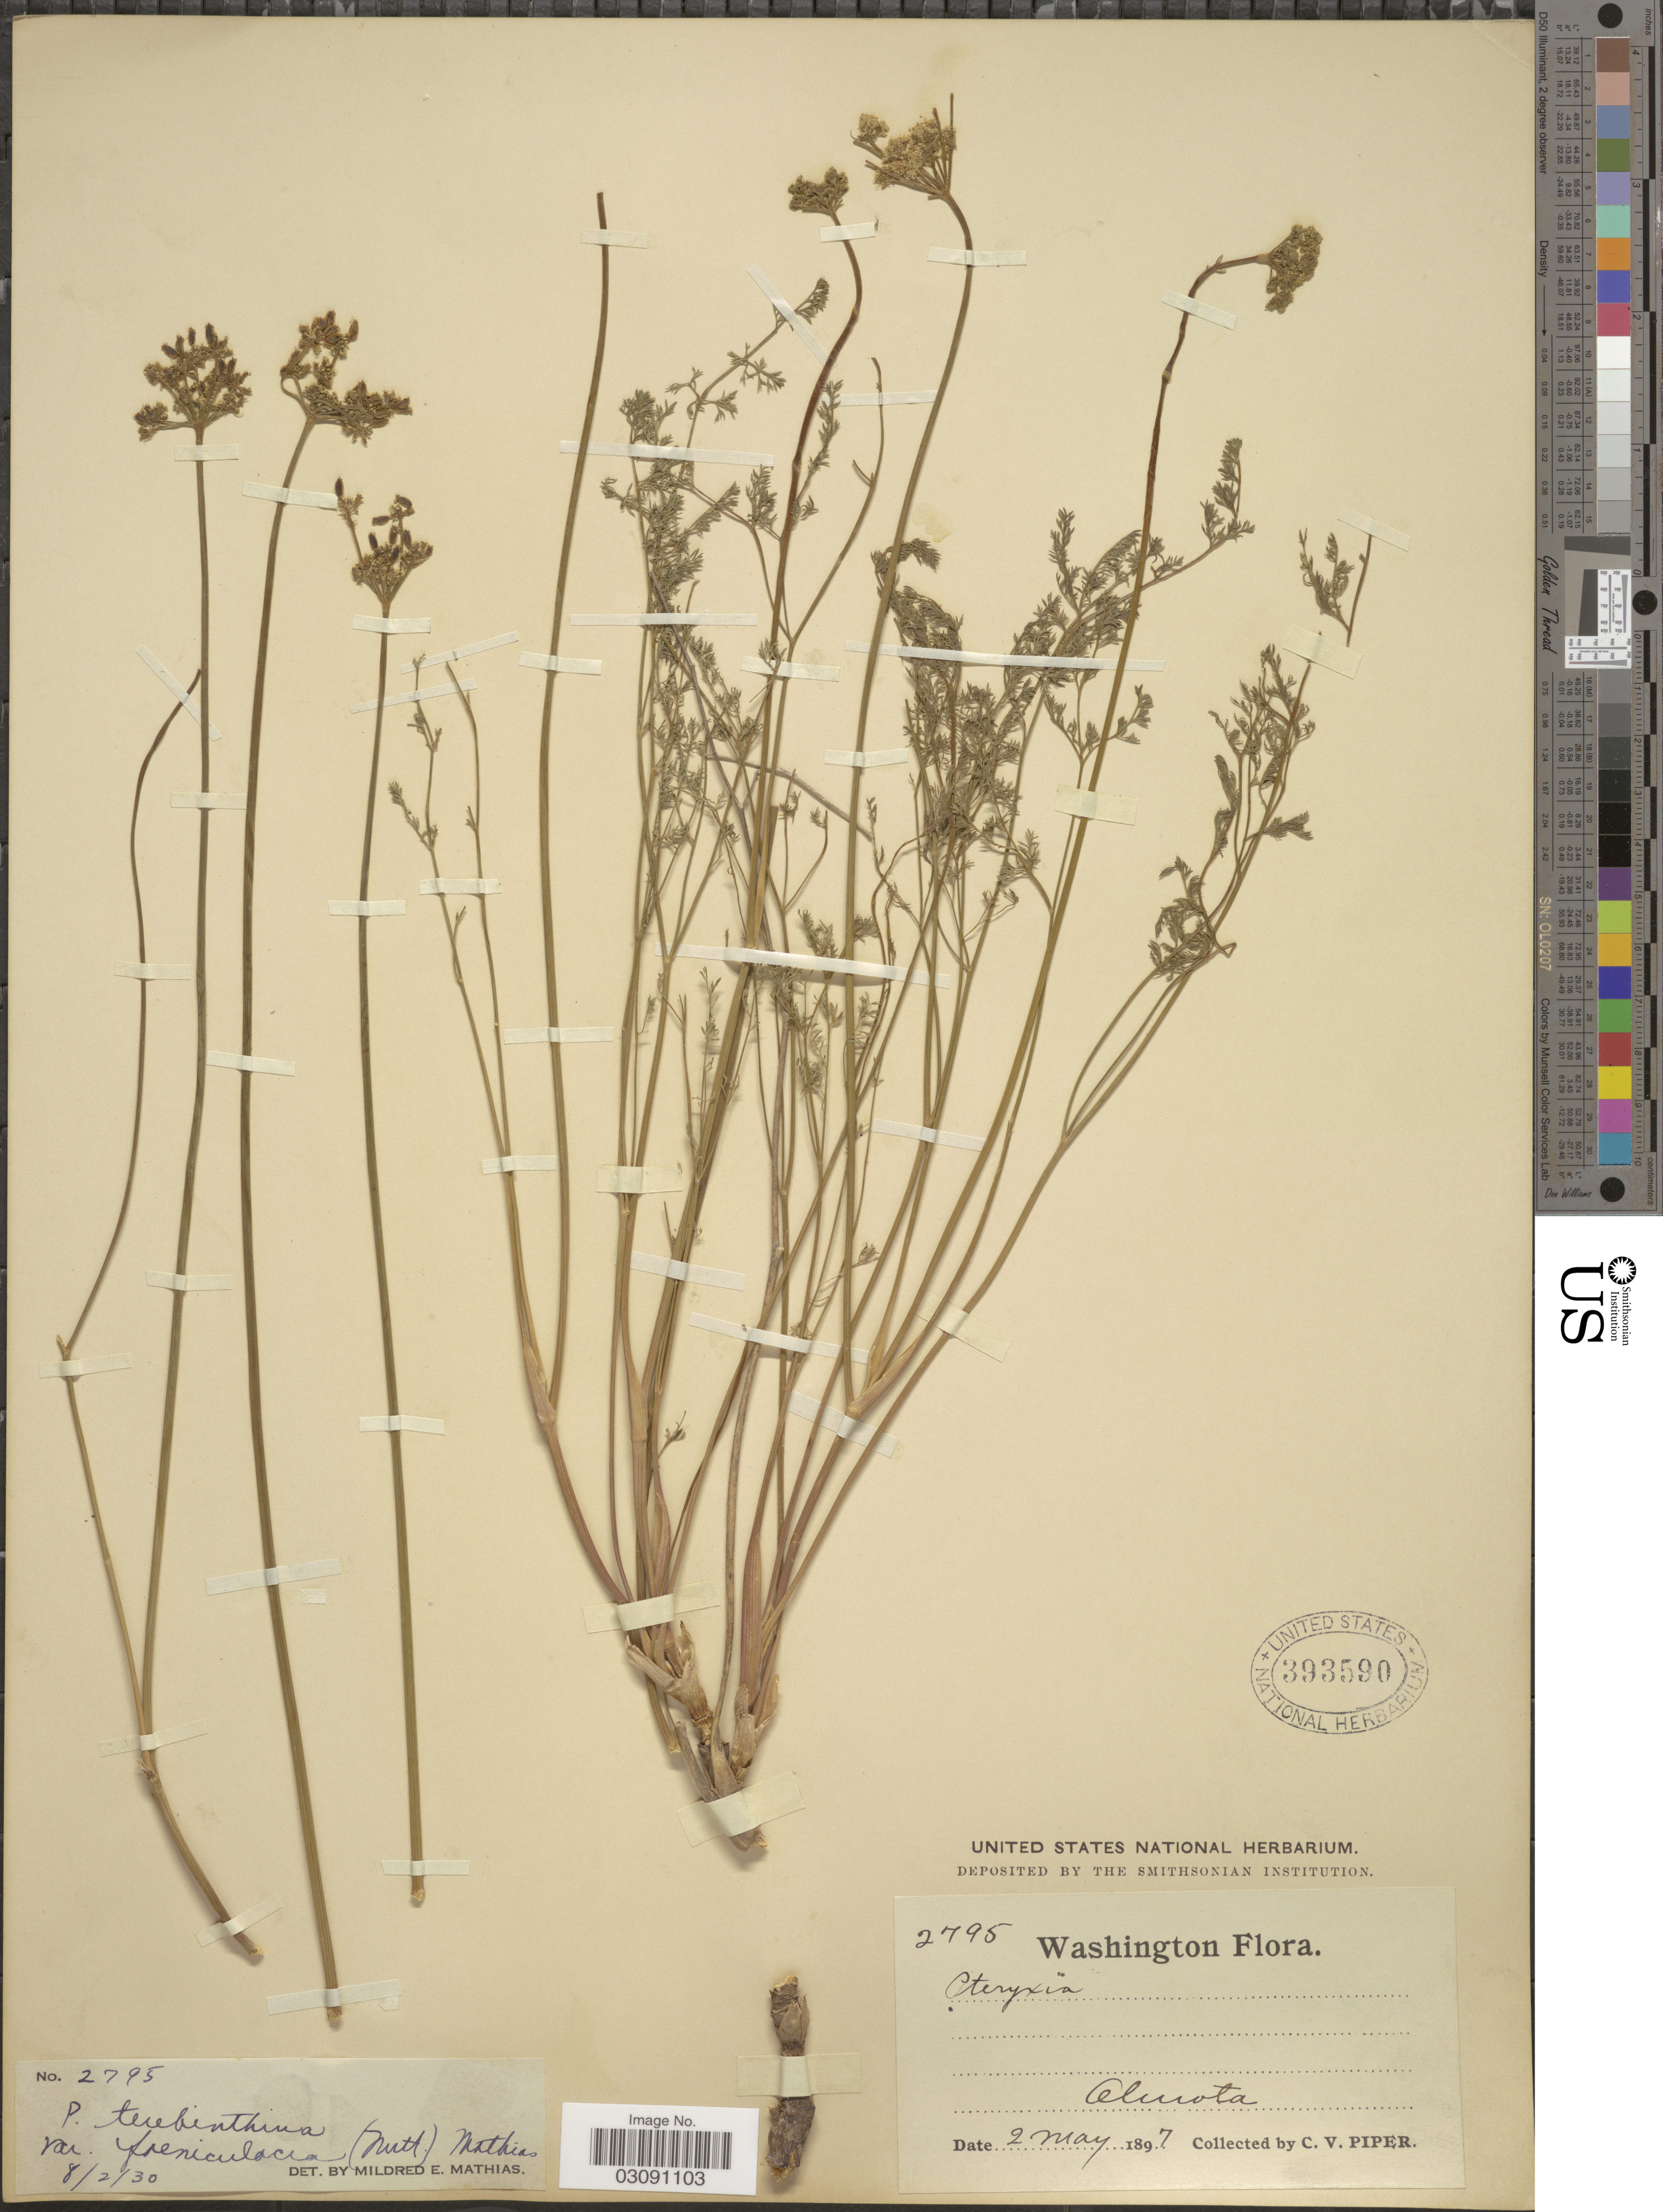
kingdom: Plantae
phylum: Tracheophyta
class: Magnoliopsida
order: Apiales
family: Apiaceae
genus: Pteryxia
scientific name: Pteryxia terebinthina var. foeniculacea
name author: (Torr. & A. Gray) Mathias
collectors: C. V. Piper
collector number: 2795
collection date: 1897-05-02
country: United States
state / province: Washington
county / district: Whitman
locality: Almota.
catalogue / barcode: US 393590